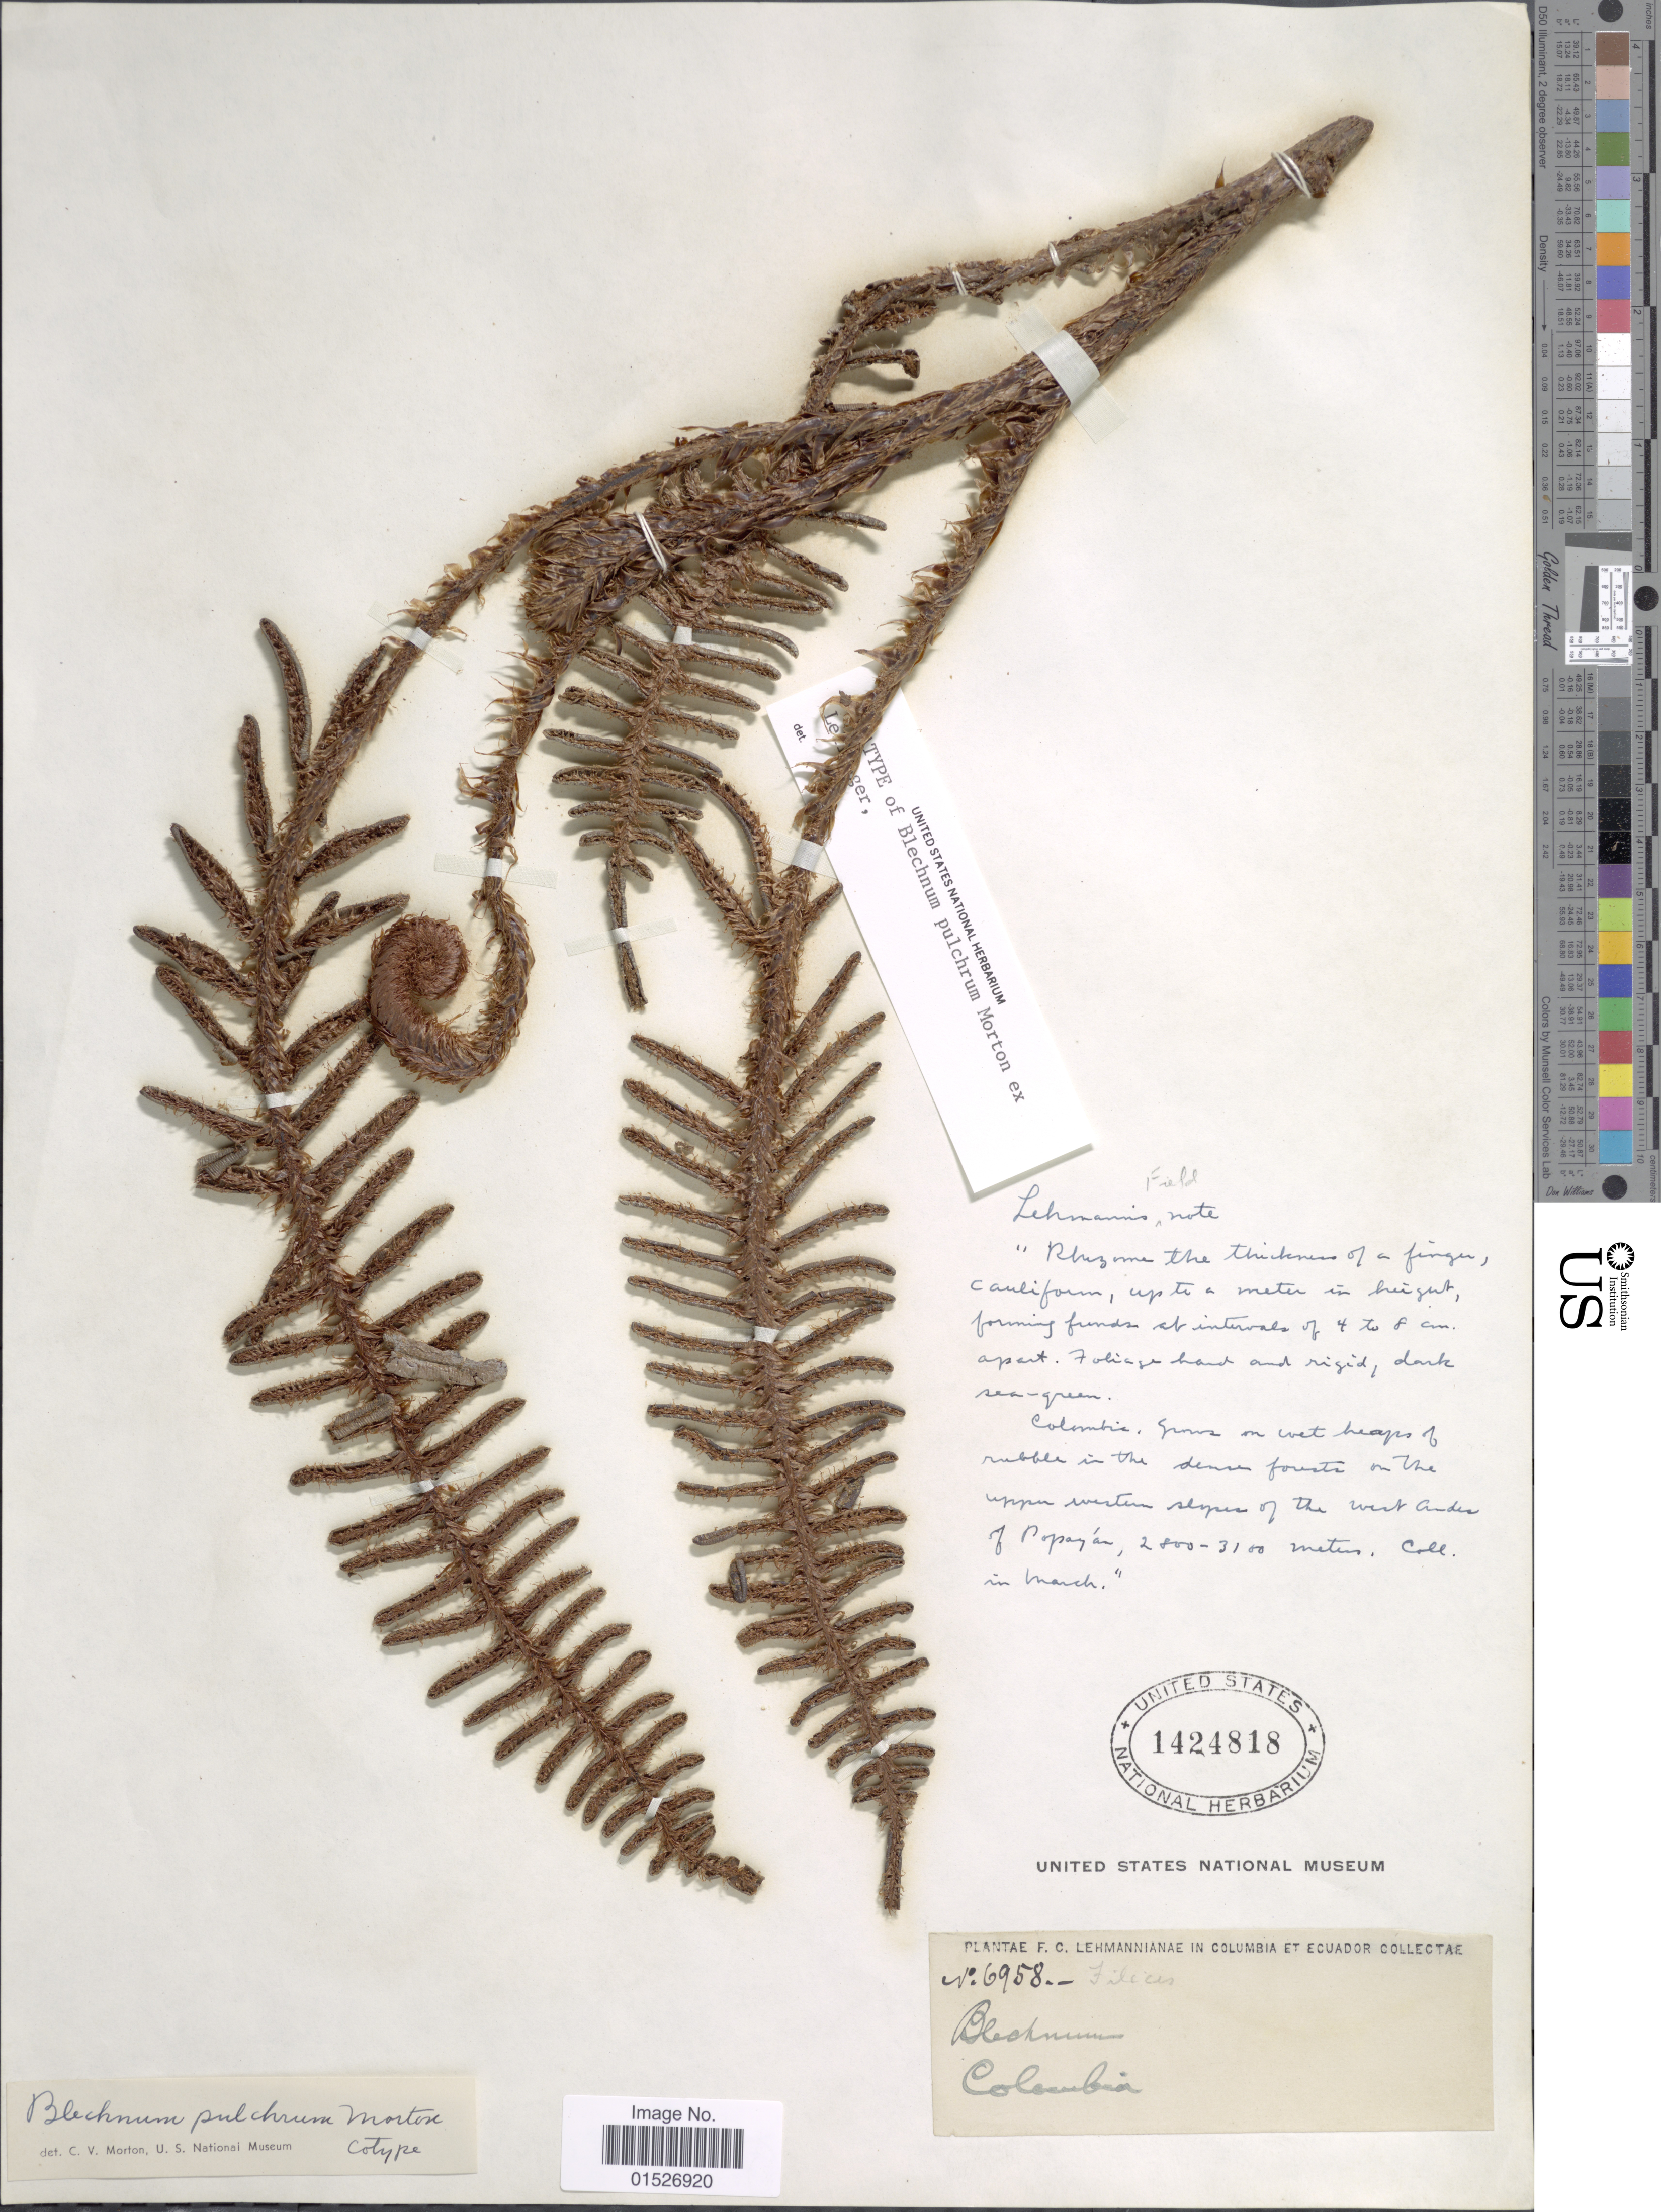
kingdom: Plantae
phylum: Tracheophyta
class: Polypodiopsida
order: Polypodiales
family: Blechnaceae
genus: Blechnum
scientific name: Blechnum pulchrum C.V. Morton, ined.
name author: C.V. Morton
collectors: F. Lehman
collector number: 6958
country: Colombia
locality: Colombia.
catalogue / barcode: US 1424818